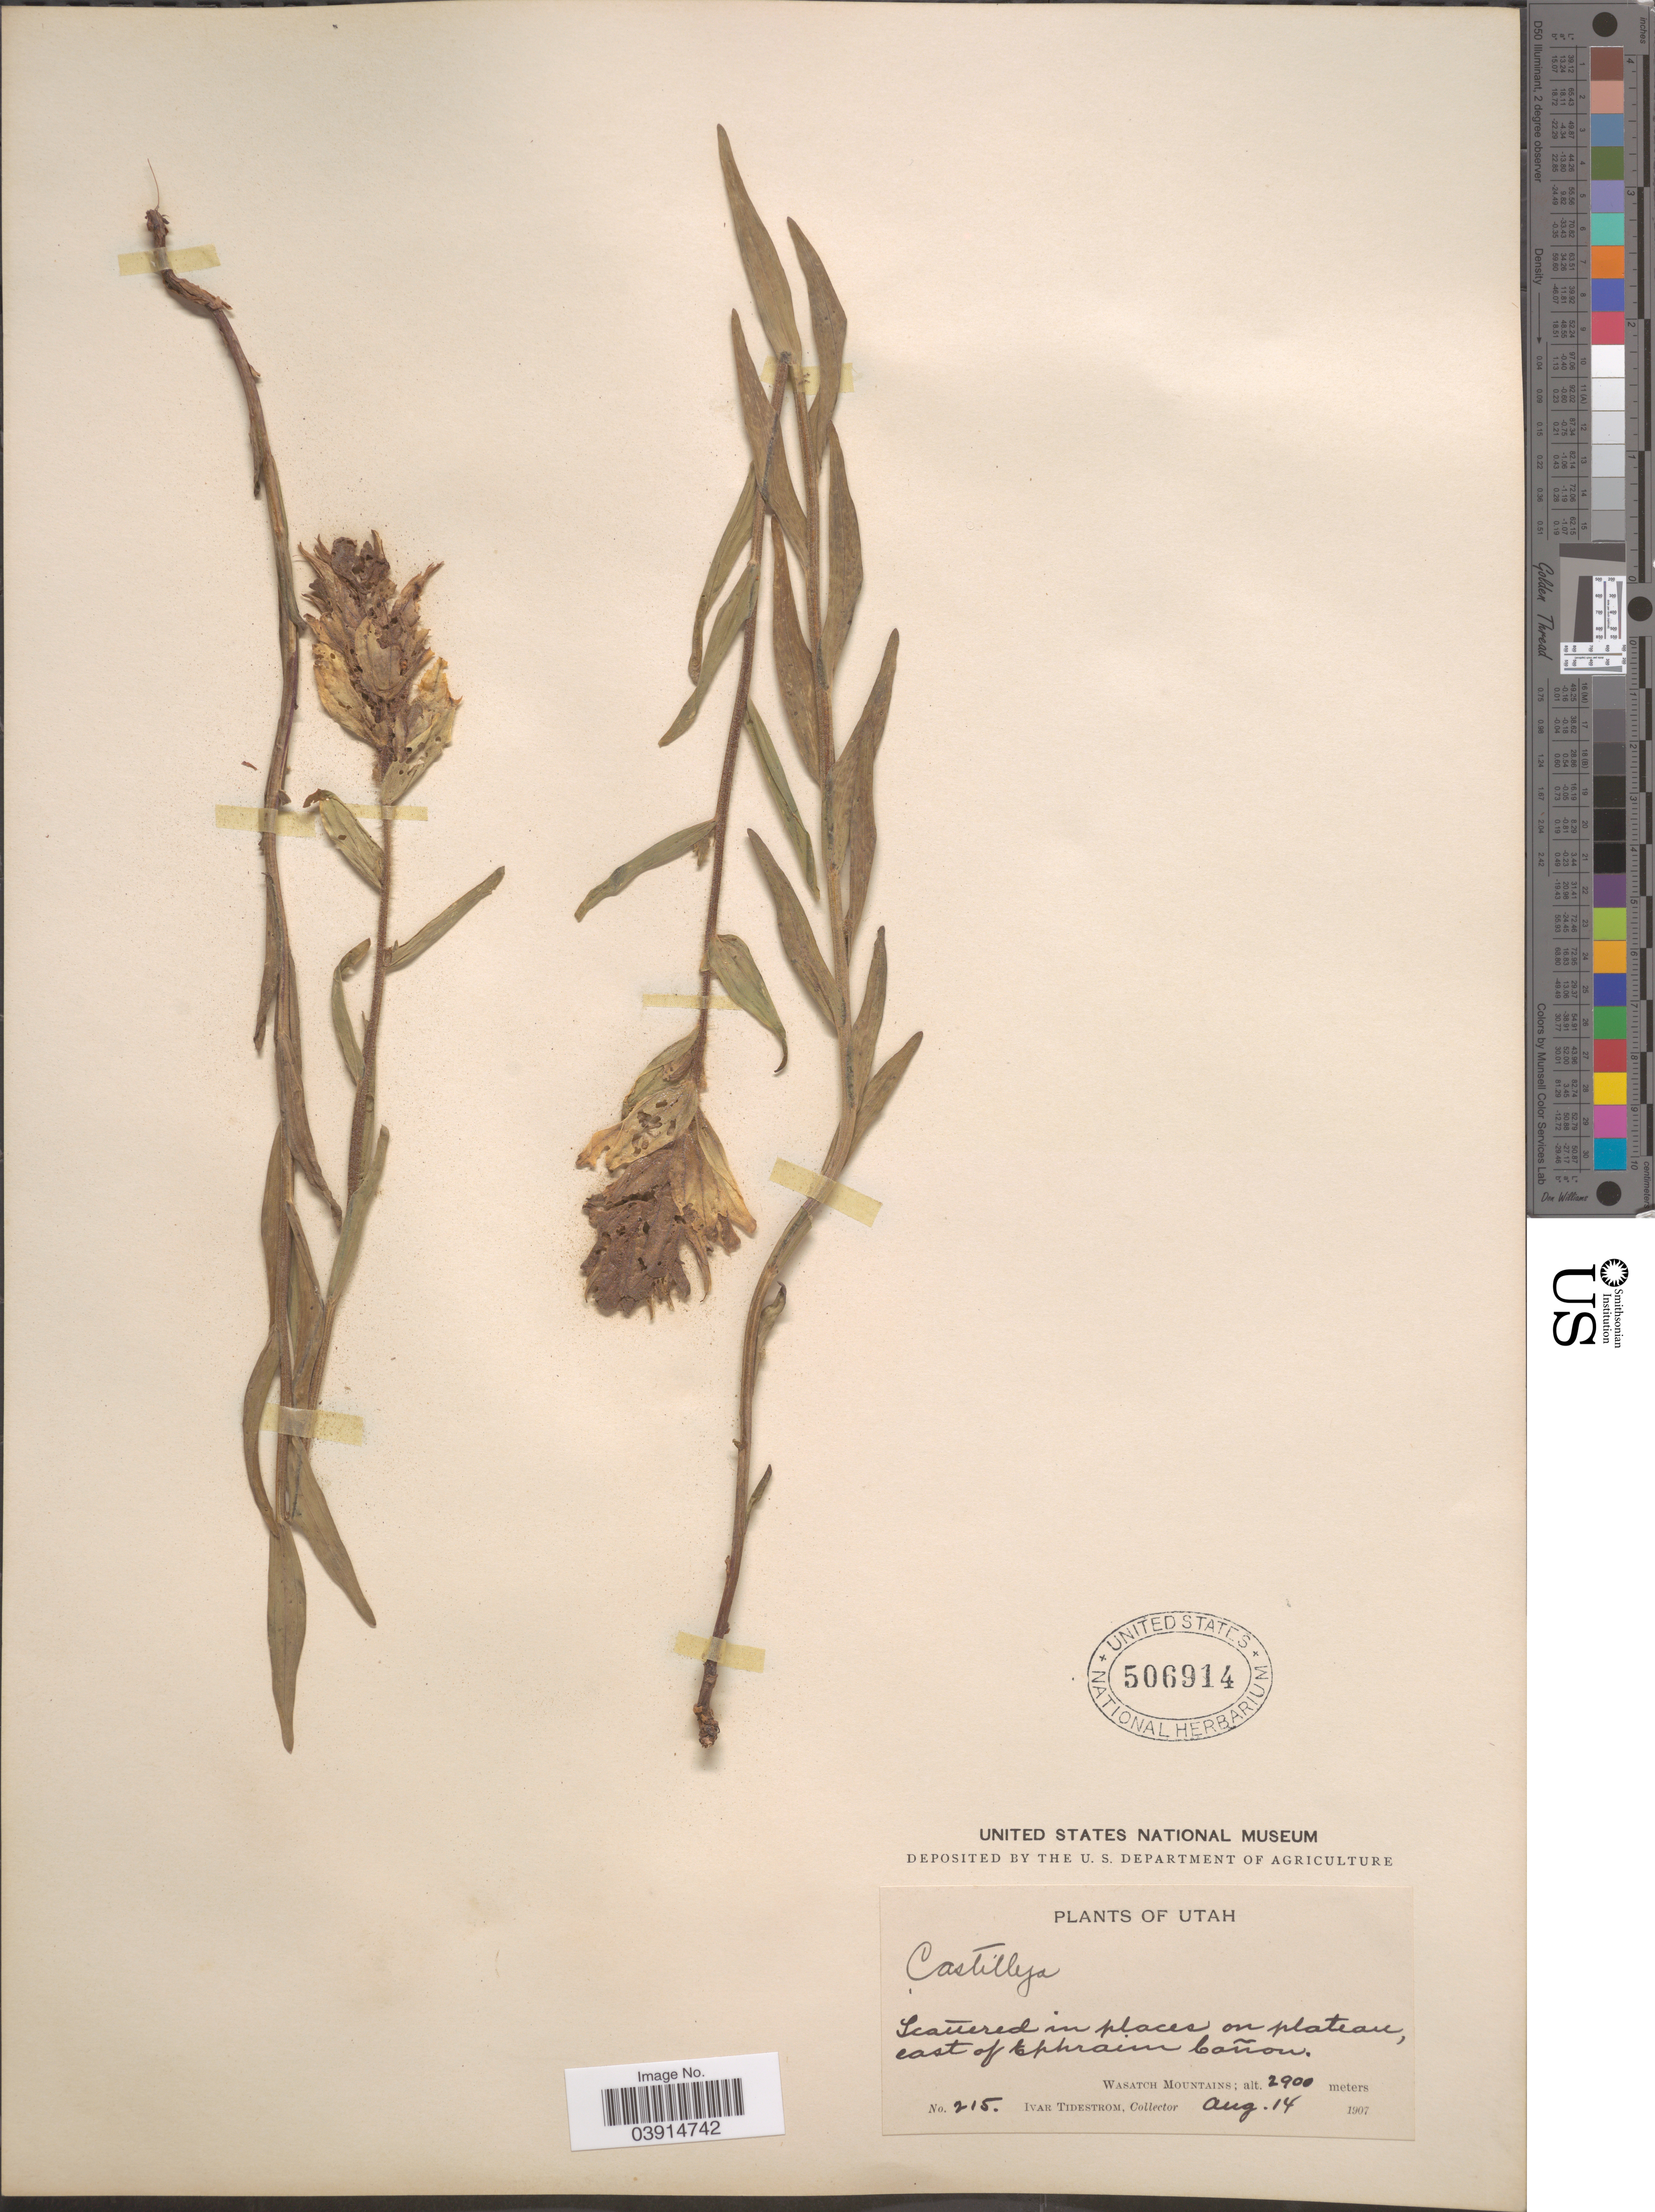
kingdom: Plantae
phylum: Tracheophyta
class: Magnoliopsida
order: Lamiales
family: Orobanchaceae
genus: Castilleja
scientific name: Castilleja sp.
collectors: I. F. Tidestrom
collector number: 215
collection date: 1907-08-14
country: United States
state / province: Utah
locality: On plateau, east of Ephraim Cañon. Wasatch Mountains.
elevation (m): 2900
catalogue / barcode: US 506914